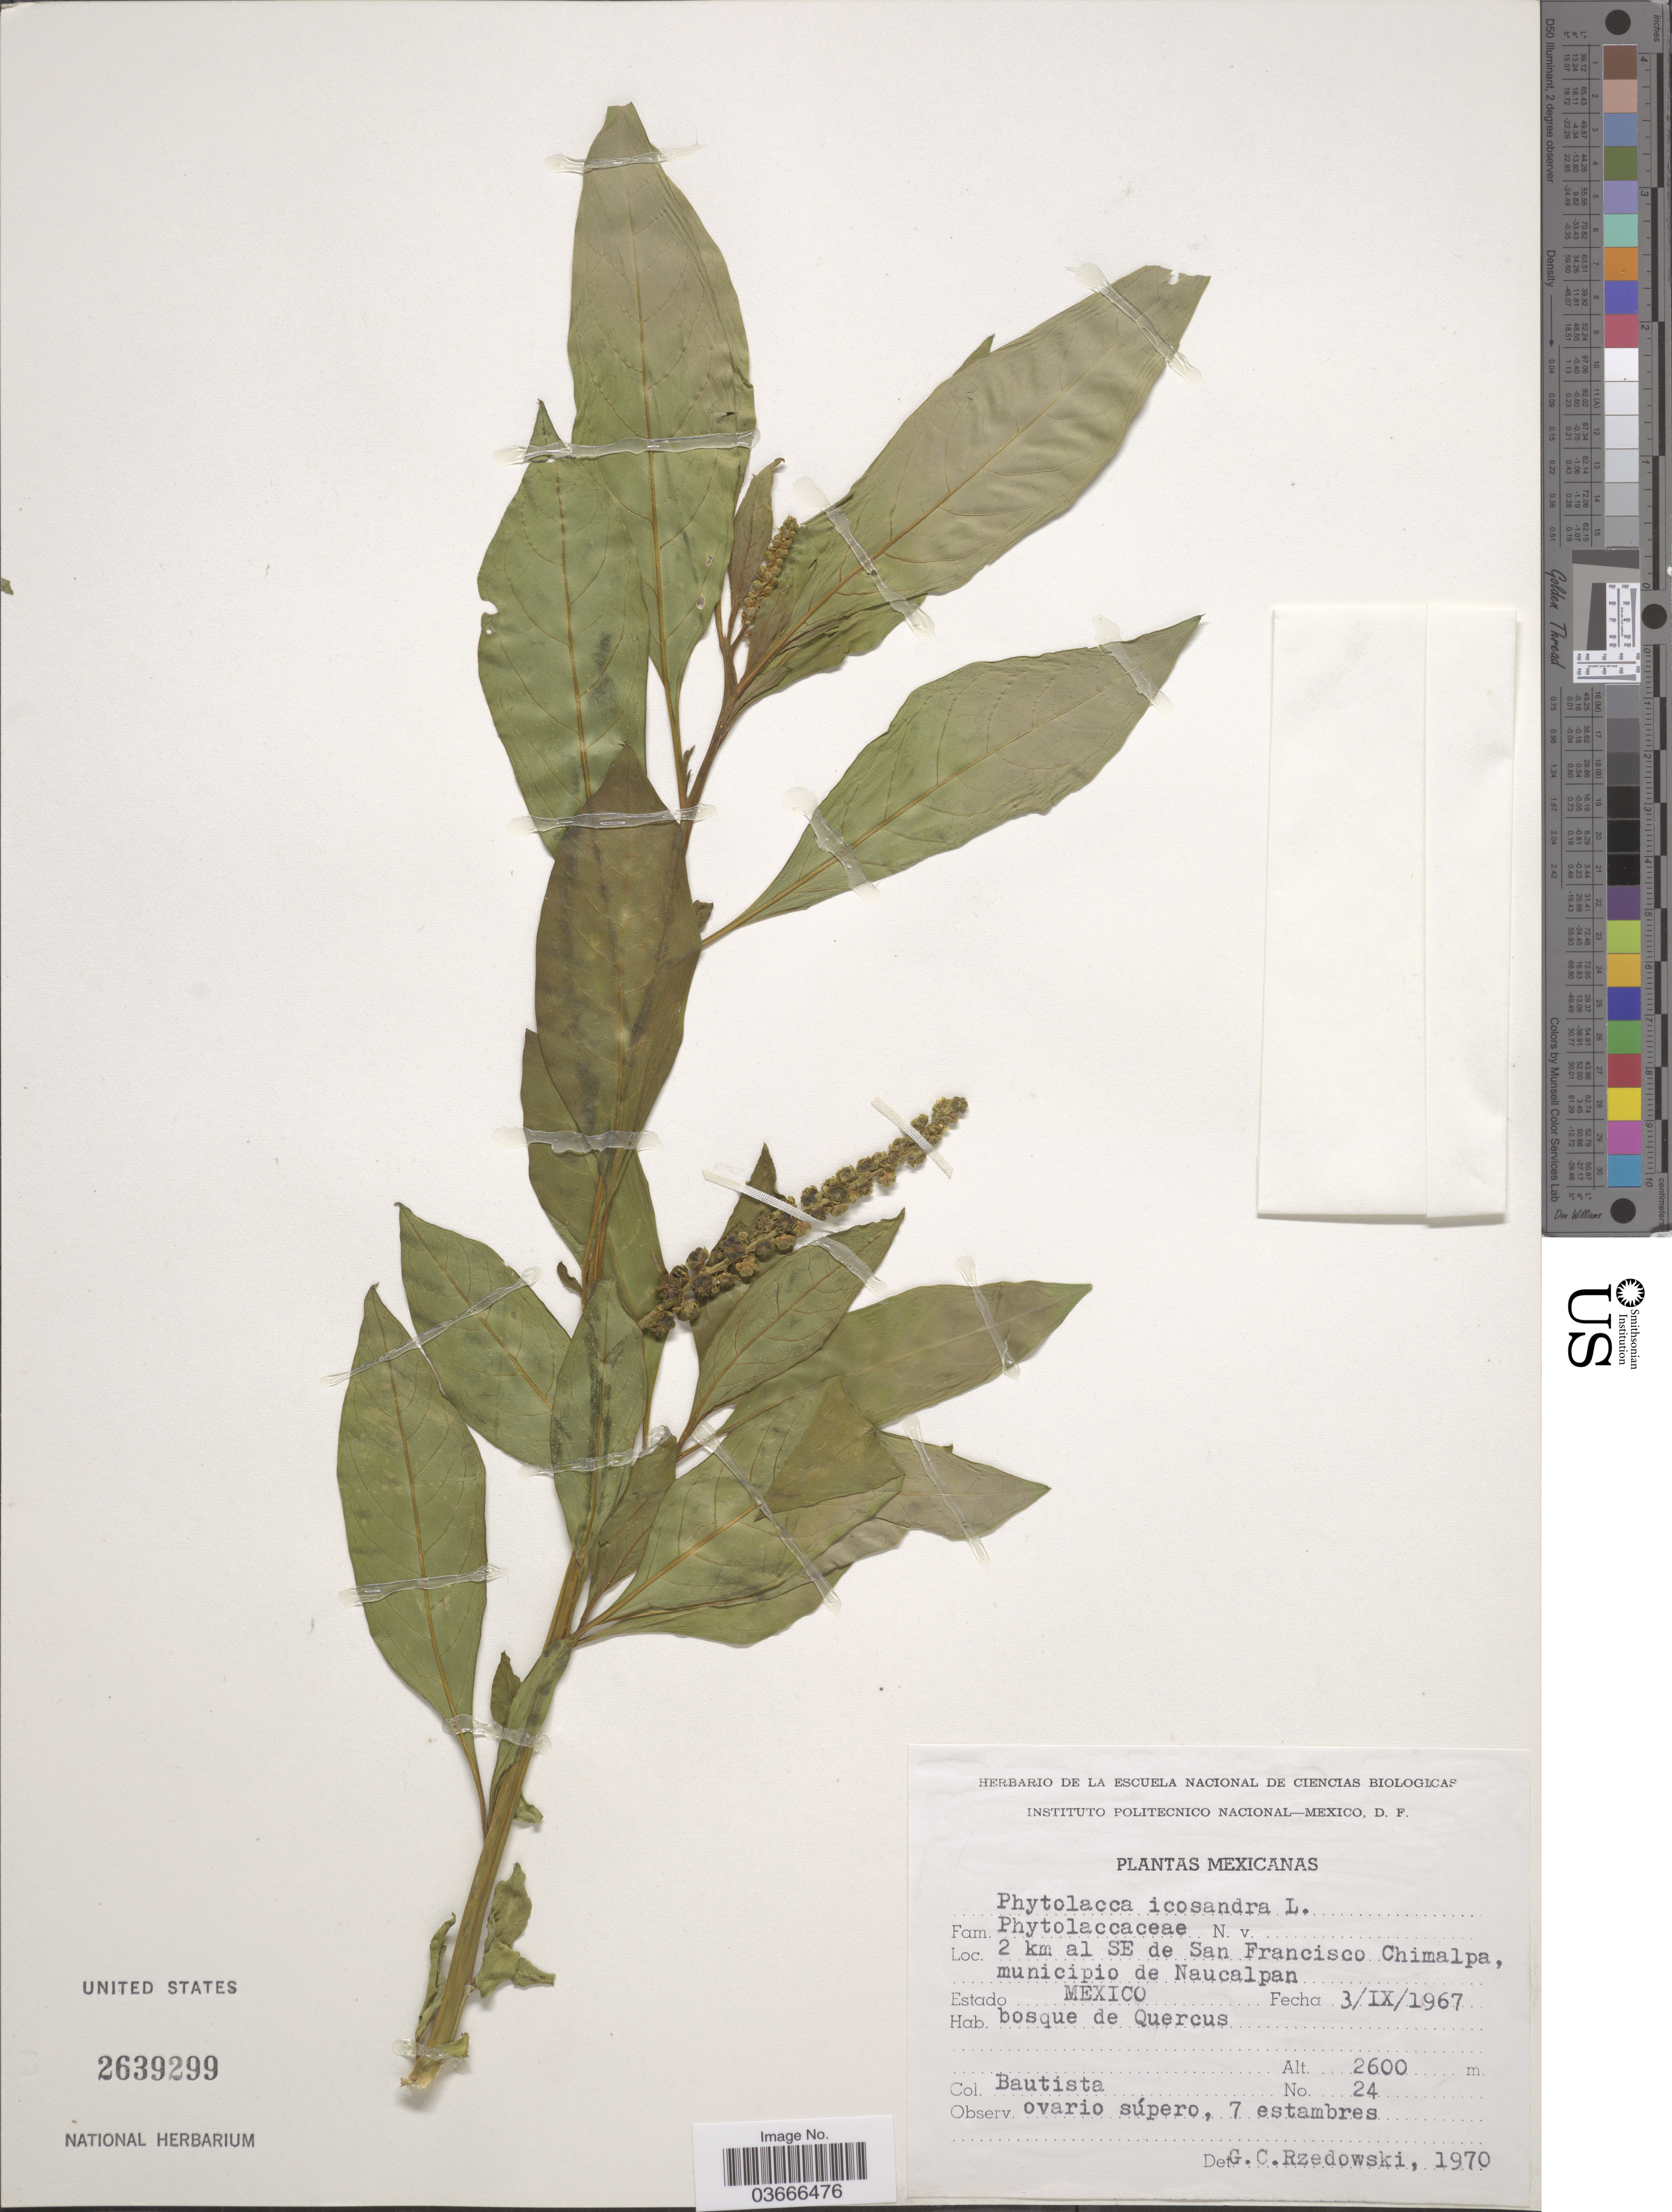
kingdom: Plantae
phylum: Tracheophyta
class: Magnoliopsida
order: Caryophyllales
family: Phytolaccaceae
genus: Phytolacca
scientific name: Phytolacca icosandra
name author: L.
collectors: -. Bautista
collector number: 24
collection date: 1967-09-03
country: Mexico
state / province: México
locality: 2 km al SE de San Francisco Chimalpa, municipio de Naucalpan.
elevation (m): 2600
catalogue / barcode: US 2639299